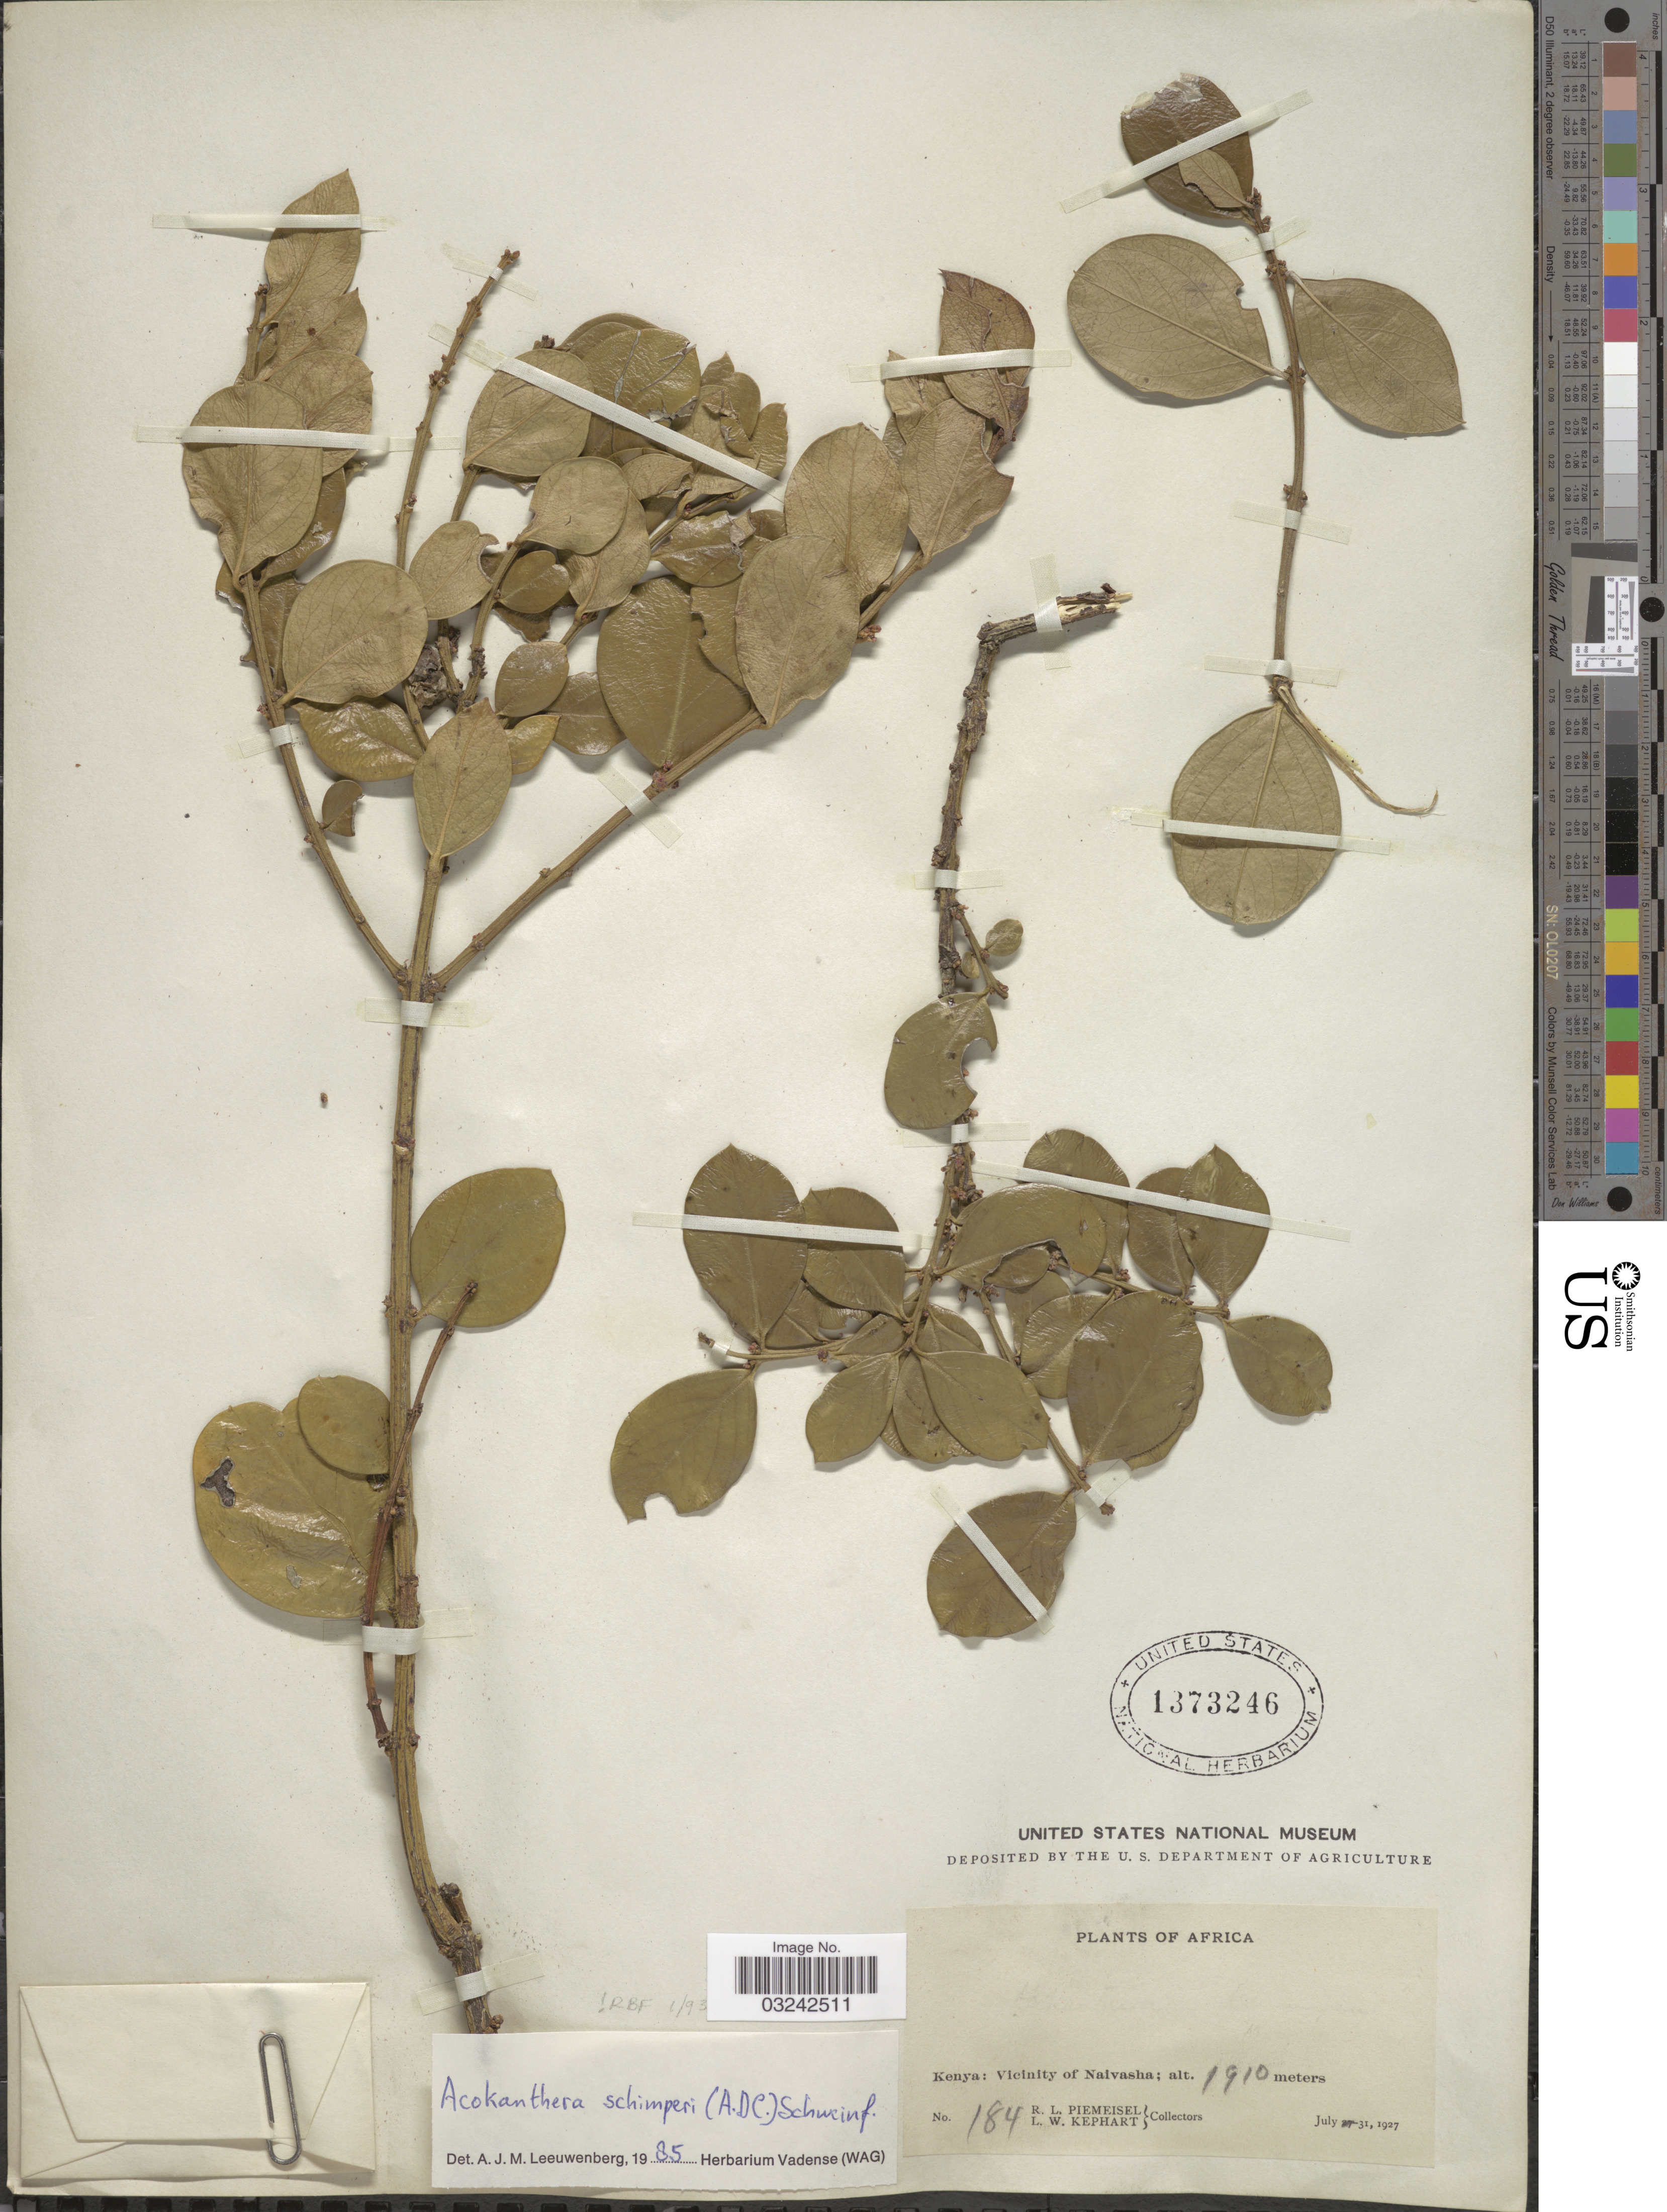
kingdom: Plantae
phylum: Tracheophyta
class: Magnoliopsida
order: Gentianales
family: Apocynaceae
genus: Acokanthera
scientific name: Acokanthera schimperi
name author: (DC.) Schweinf.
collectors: R. L. Piemeisel & L. W. Kephart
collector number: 184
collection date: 1927-07-31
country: Kenya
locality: Vicinity of Naivasha.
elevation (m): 1910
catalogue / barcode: US 1373246